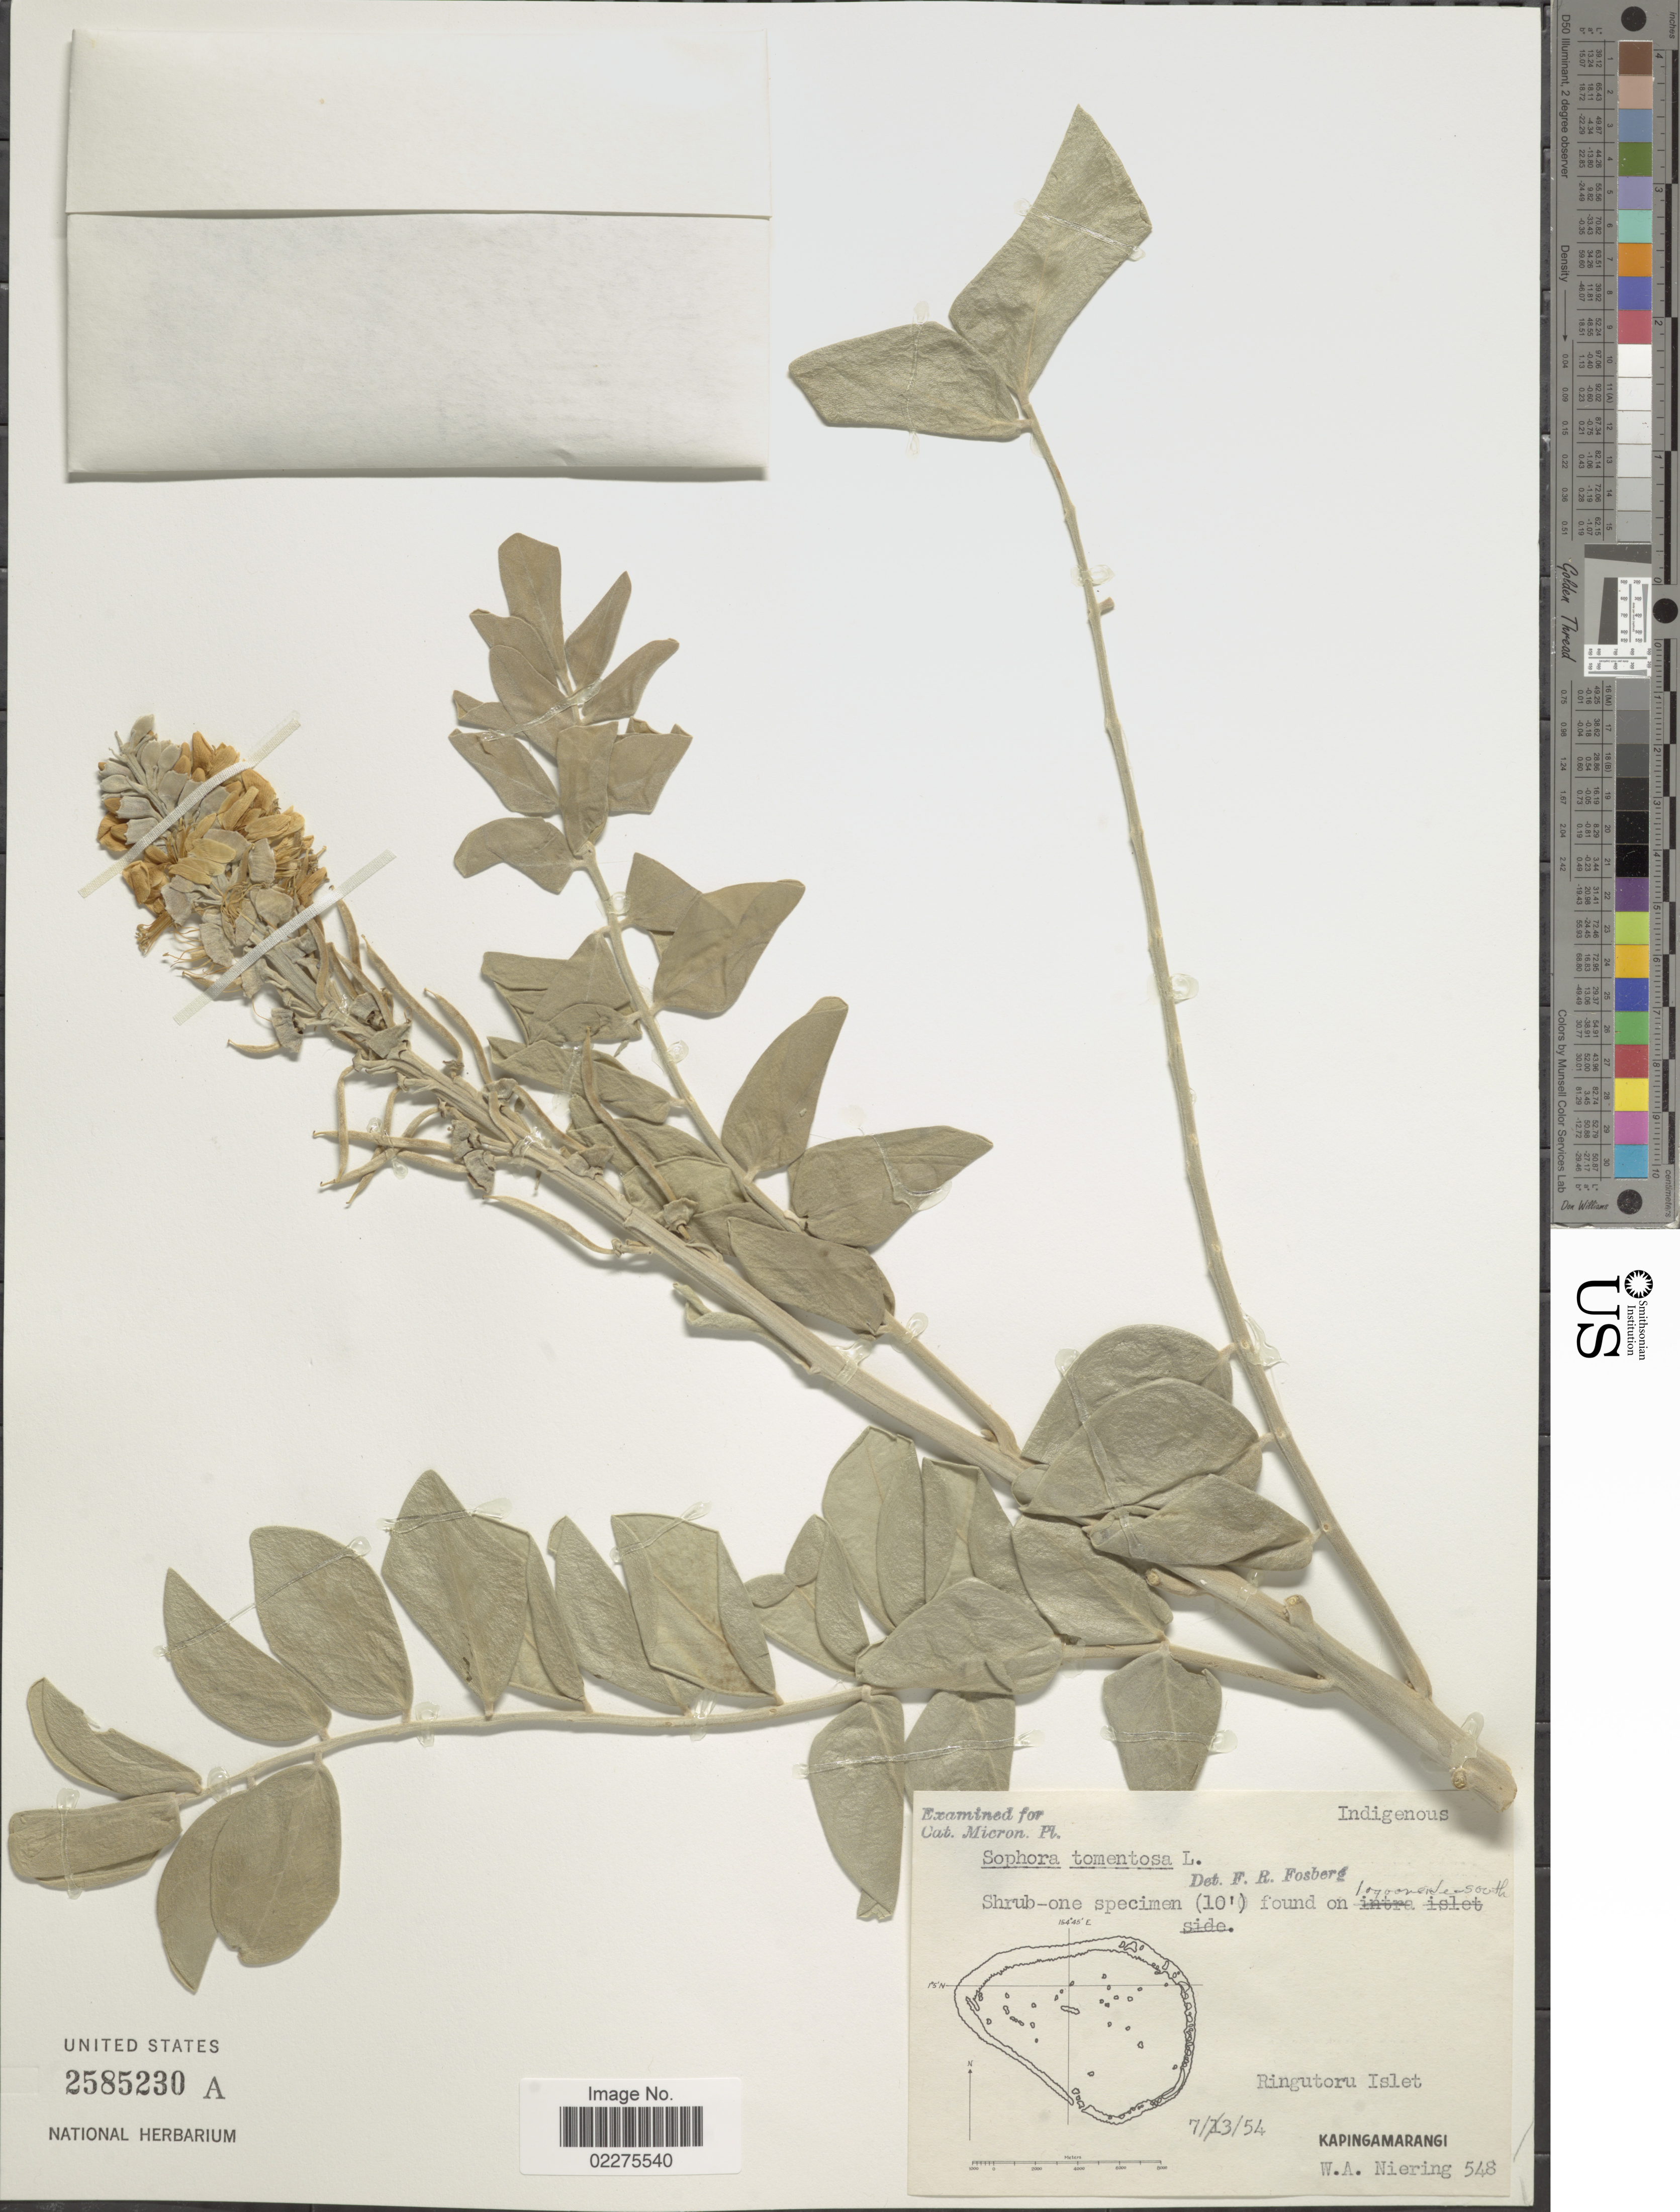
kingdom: Plantae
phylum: Tracheophyta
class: Magnoliopsida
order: Fabales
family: Fabaceae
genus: Sophora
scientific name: Sophora tomentosa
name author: L.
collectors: W. Niering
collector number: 548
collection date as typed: Transcribed d/m/y: 7/3/54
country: Micronesia, Federated States of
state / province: Pohnpei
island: Kapingamarangi Atoll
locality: Ringutoru Islet. Kapingamarangi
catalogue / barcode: US 2585230A